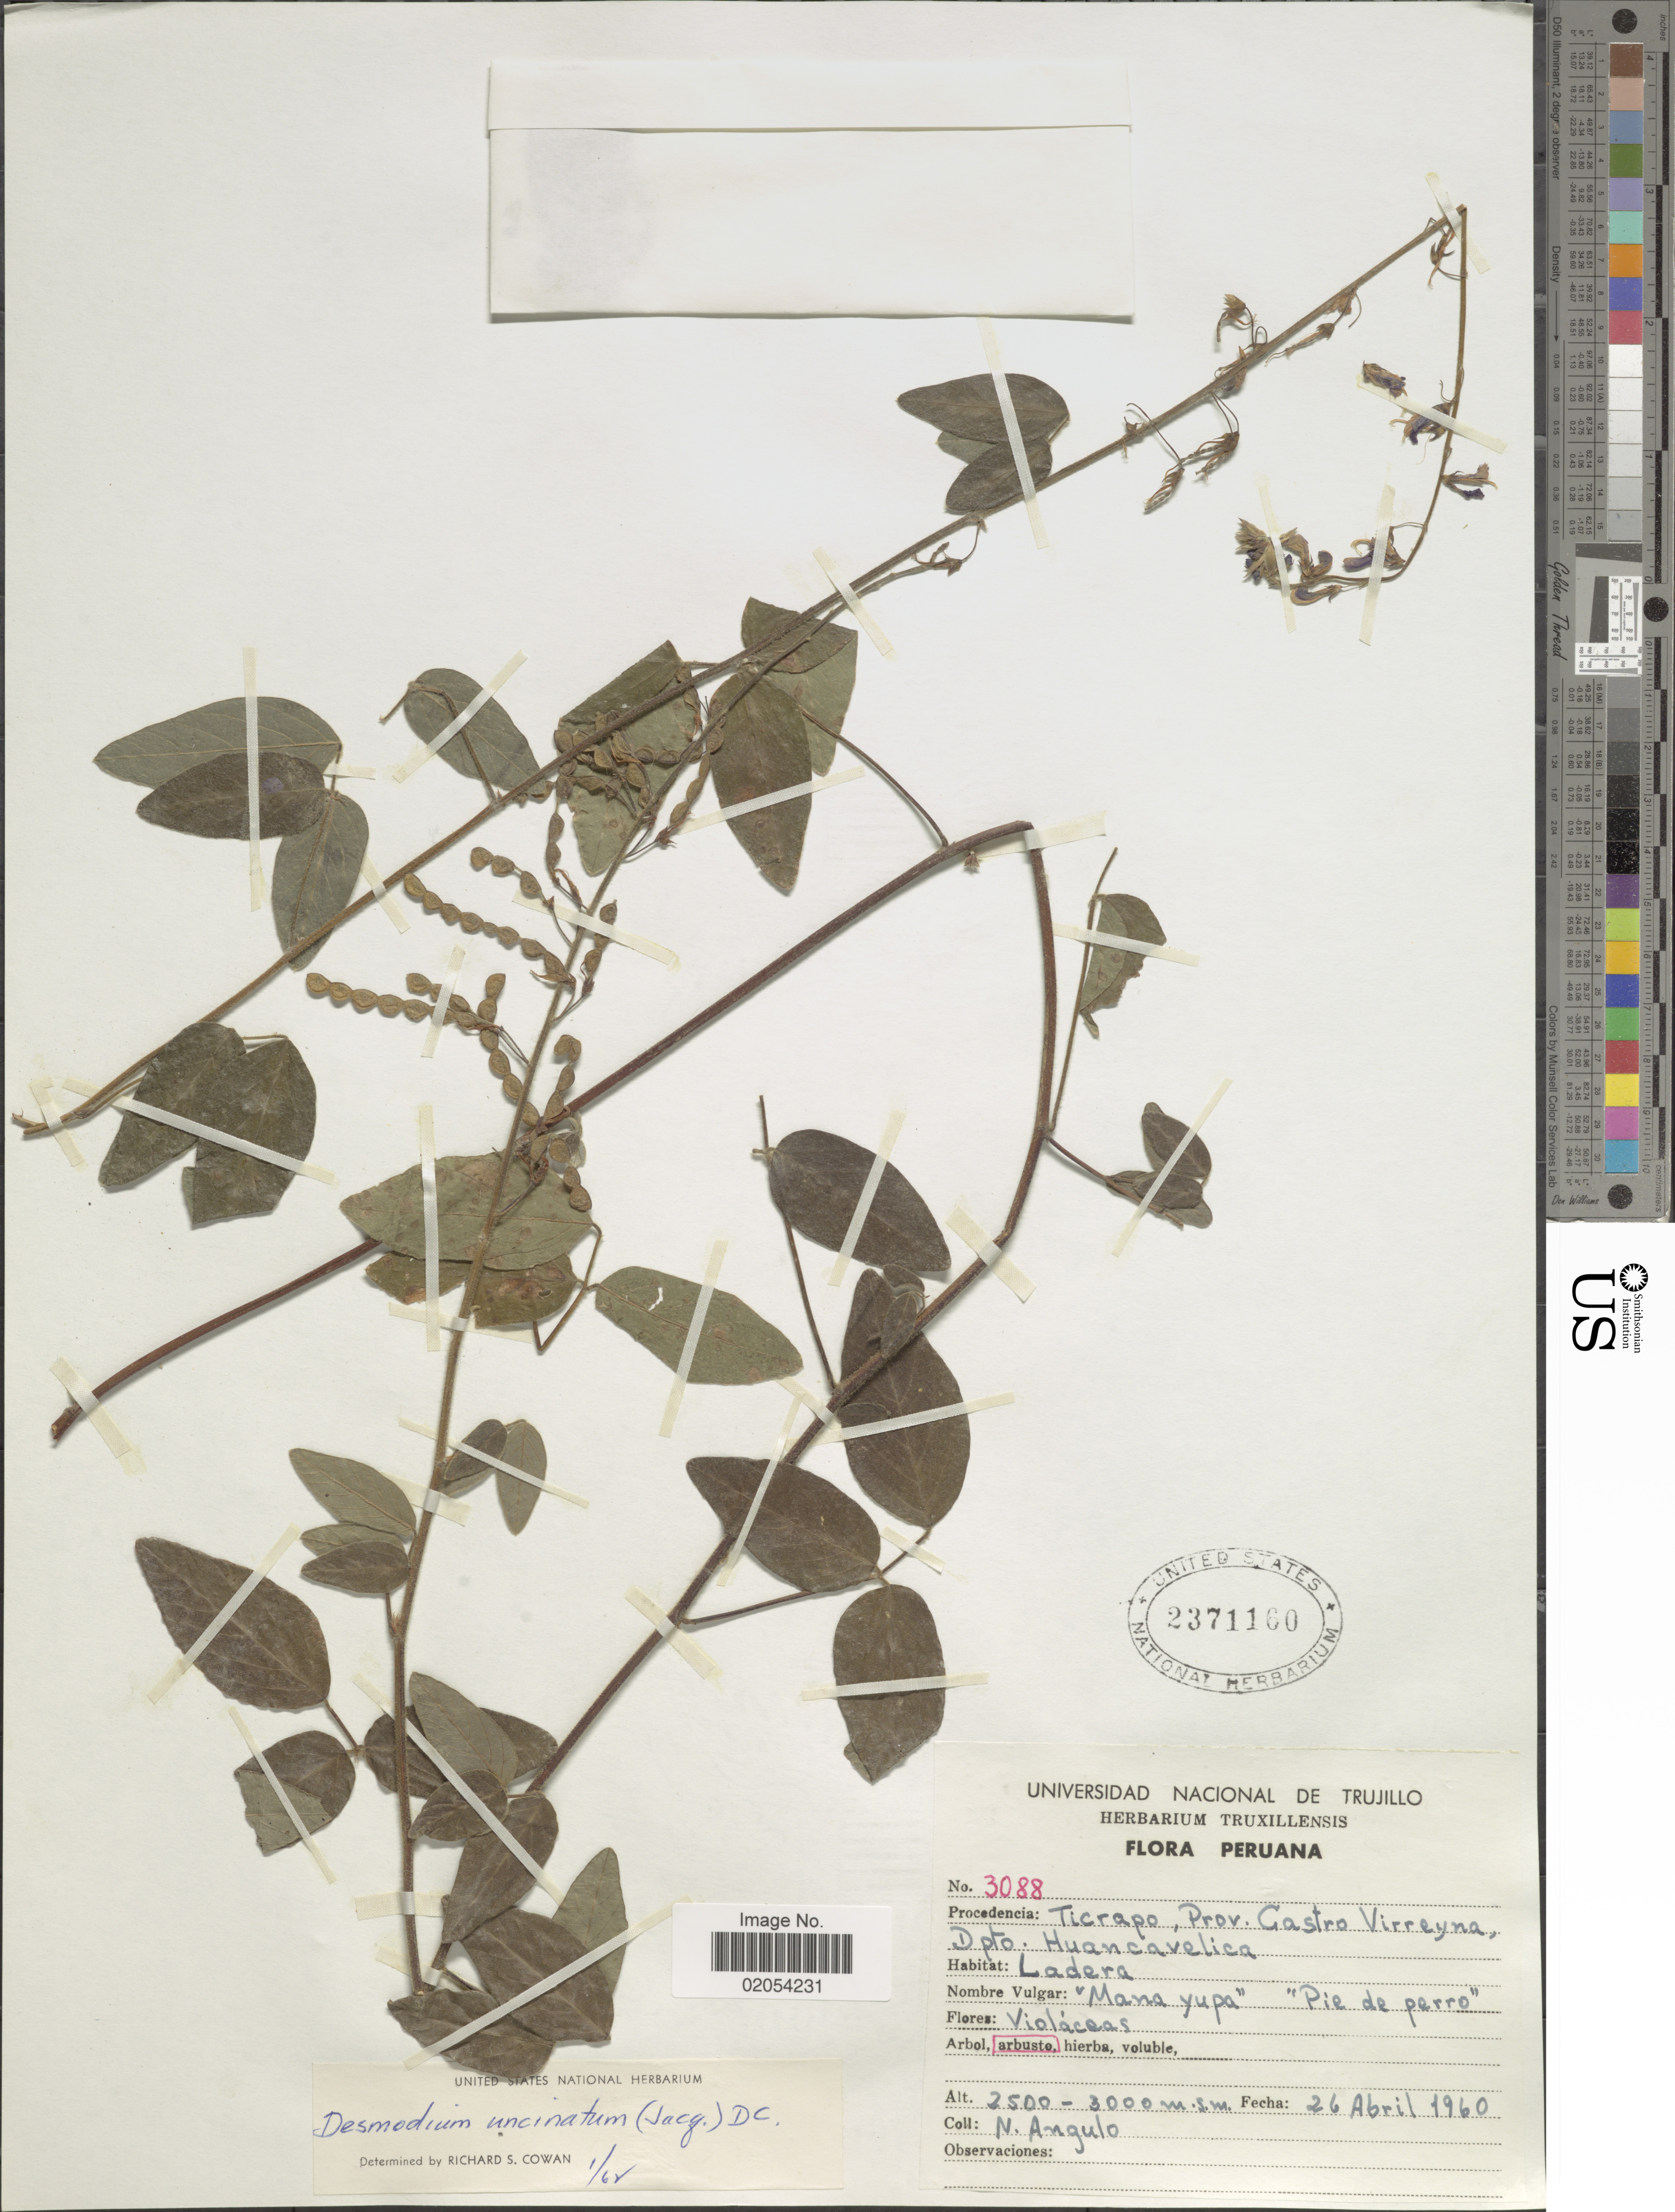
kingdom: Plantae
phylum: Tracheophyta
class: Magnoliopsida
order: Fabales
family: Fabaceae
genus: Desmodium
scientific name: Desmodium uncinatum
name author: (Jacq.) DC.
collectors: N. Angulo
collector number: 3088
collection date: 1960-04-26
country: Peru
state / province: Huancavelica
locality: Ticrapo, Prov. Castro Virreyna, Dpto. Huancavelica.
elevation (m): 2500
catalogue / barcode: US 2371160